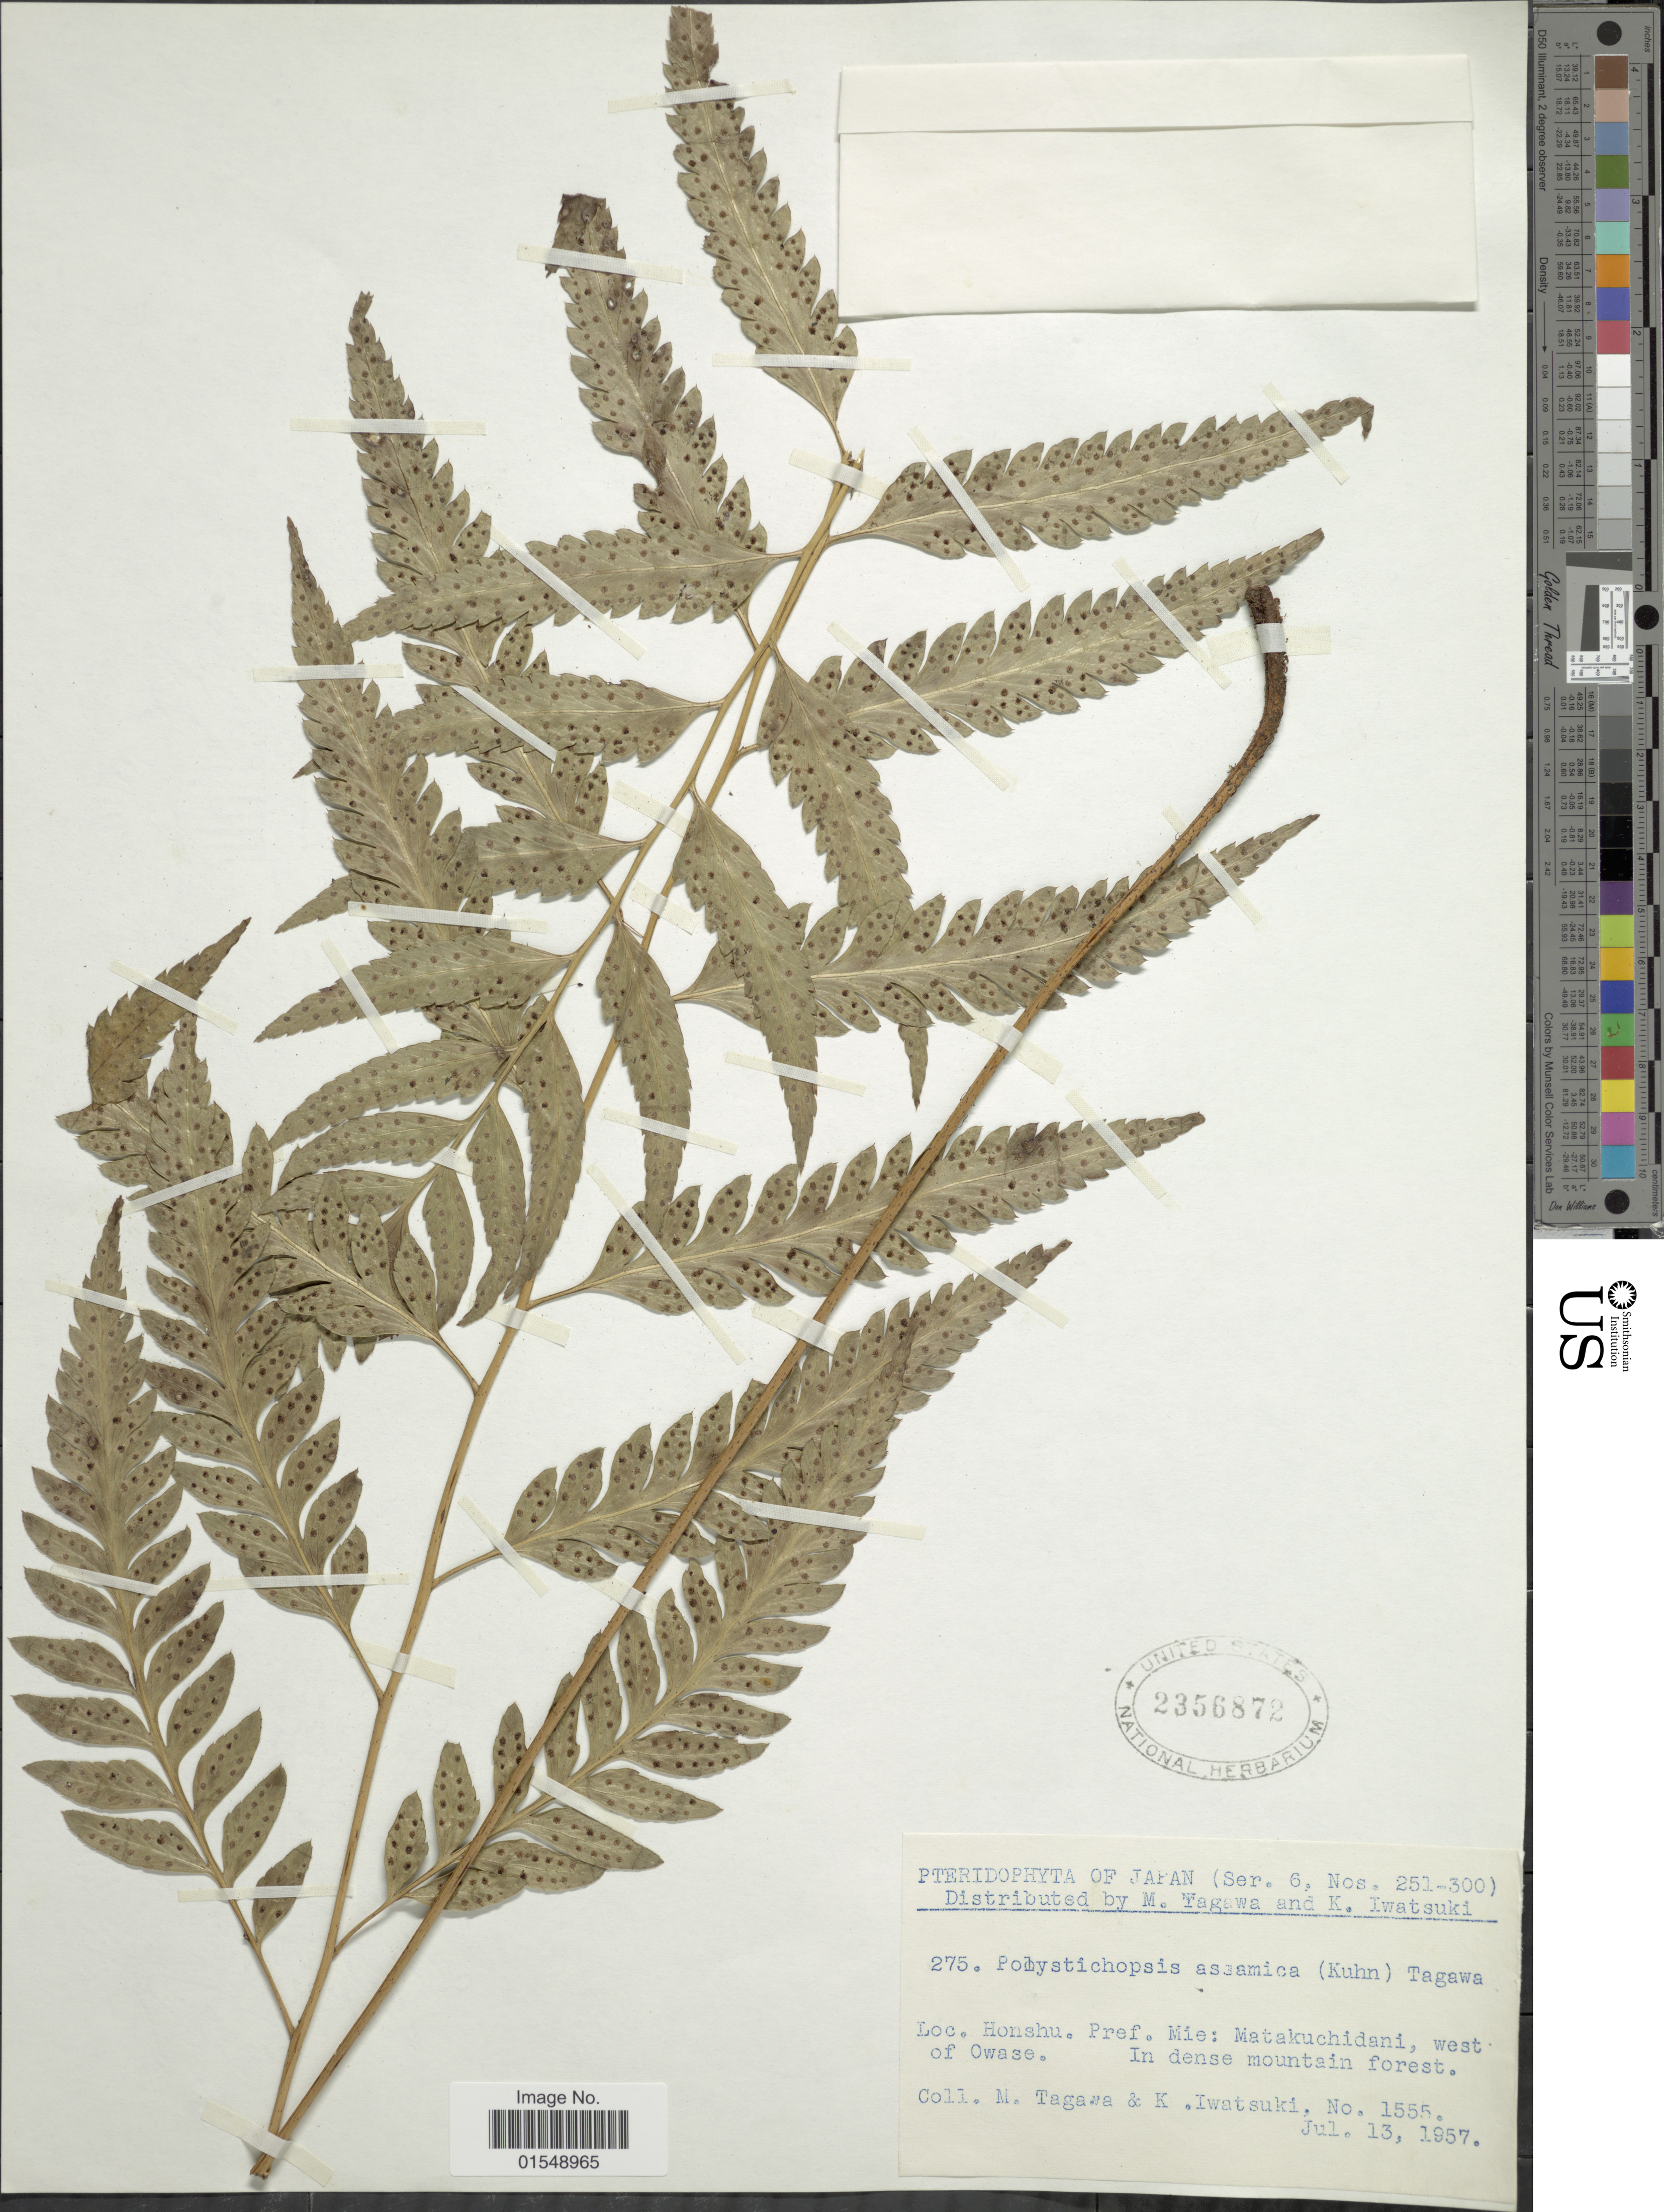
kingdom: Plantae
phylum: Tracheophyta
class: Polypodiopsida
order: Polypodiales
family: Dryopteridaceae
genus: Arachniodes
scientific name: Arachniodes assamica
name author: (Kuhn) Ohwi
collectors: M. Tagawa & K. Iwatsuki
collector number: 1555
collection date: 1957-07-13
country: Japan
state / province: Mie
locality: Honshu, Matakuchidani, west of Owase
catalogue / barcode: US 2356872